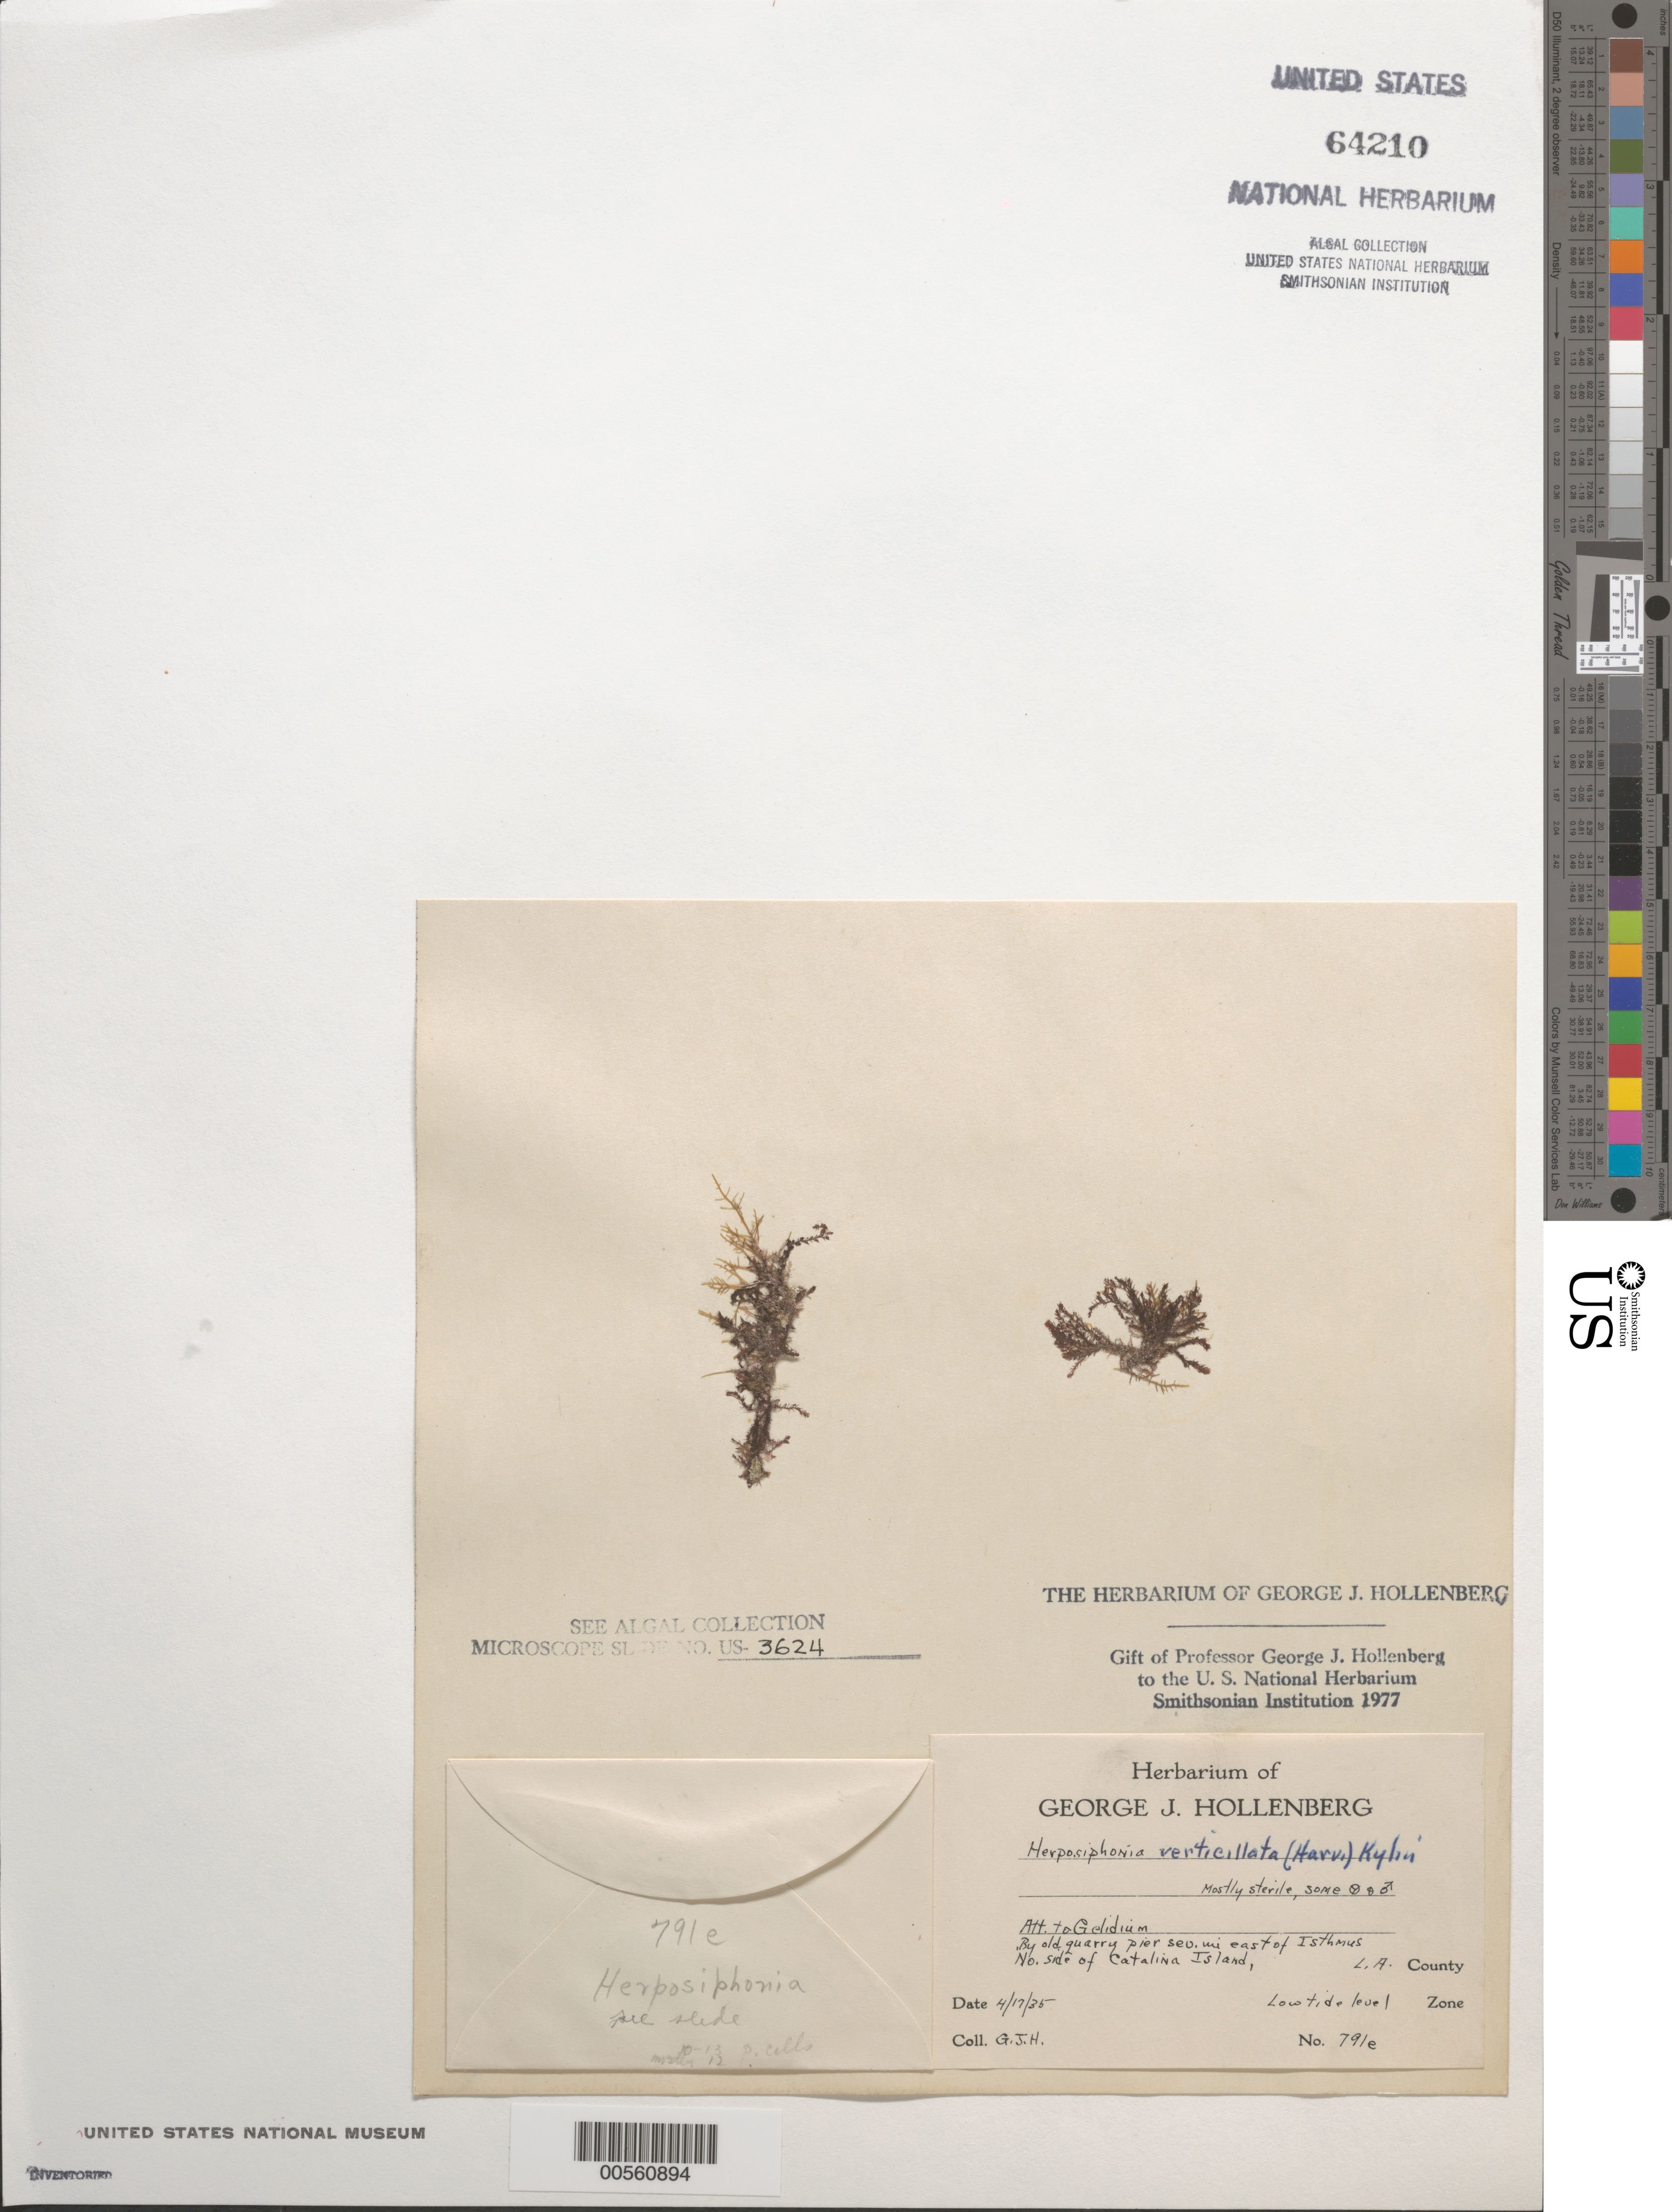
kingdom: Plantae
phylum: Rhodophyta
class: Florideophyceae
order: Ceramiales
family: Rhodomelaceae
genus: Herposiphonia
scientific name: Herposiphonia verticillata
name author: (Harv.) Kylin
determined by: Hollenberg, George J.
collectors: G. Hollenberg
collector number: GJH 791e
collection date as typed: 17 Apr 1935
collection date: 1935-04-17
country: United States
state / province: California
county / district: Los Angeles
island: Santa Catalina Island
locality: East of Isthmus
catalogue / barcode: US 64210